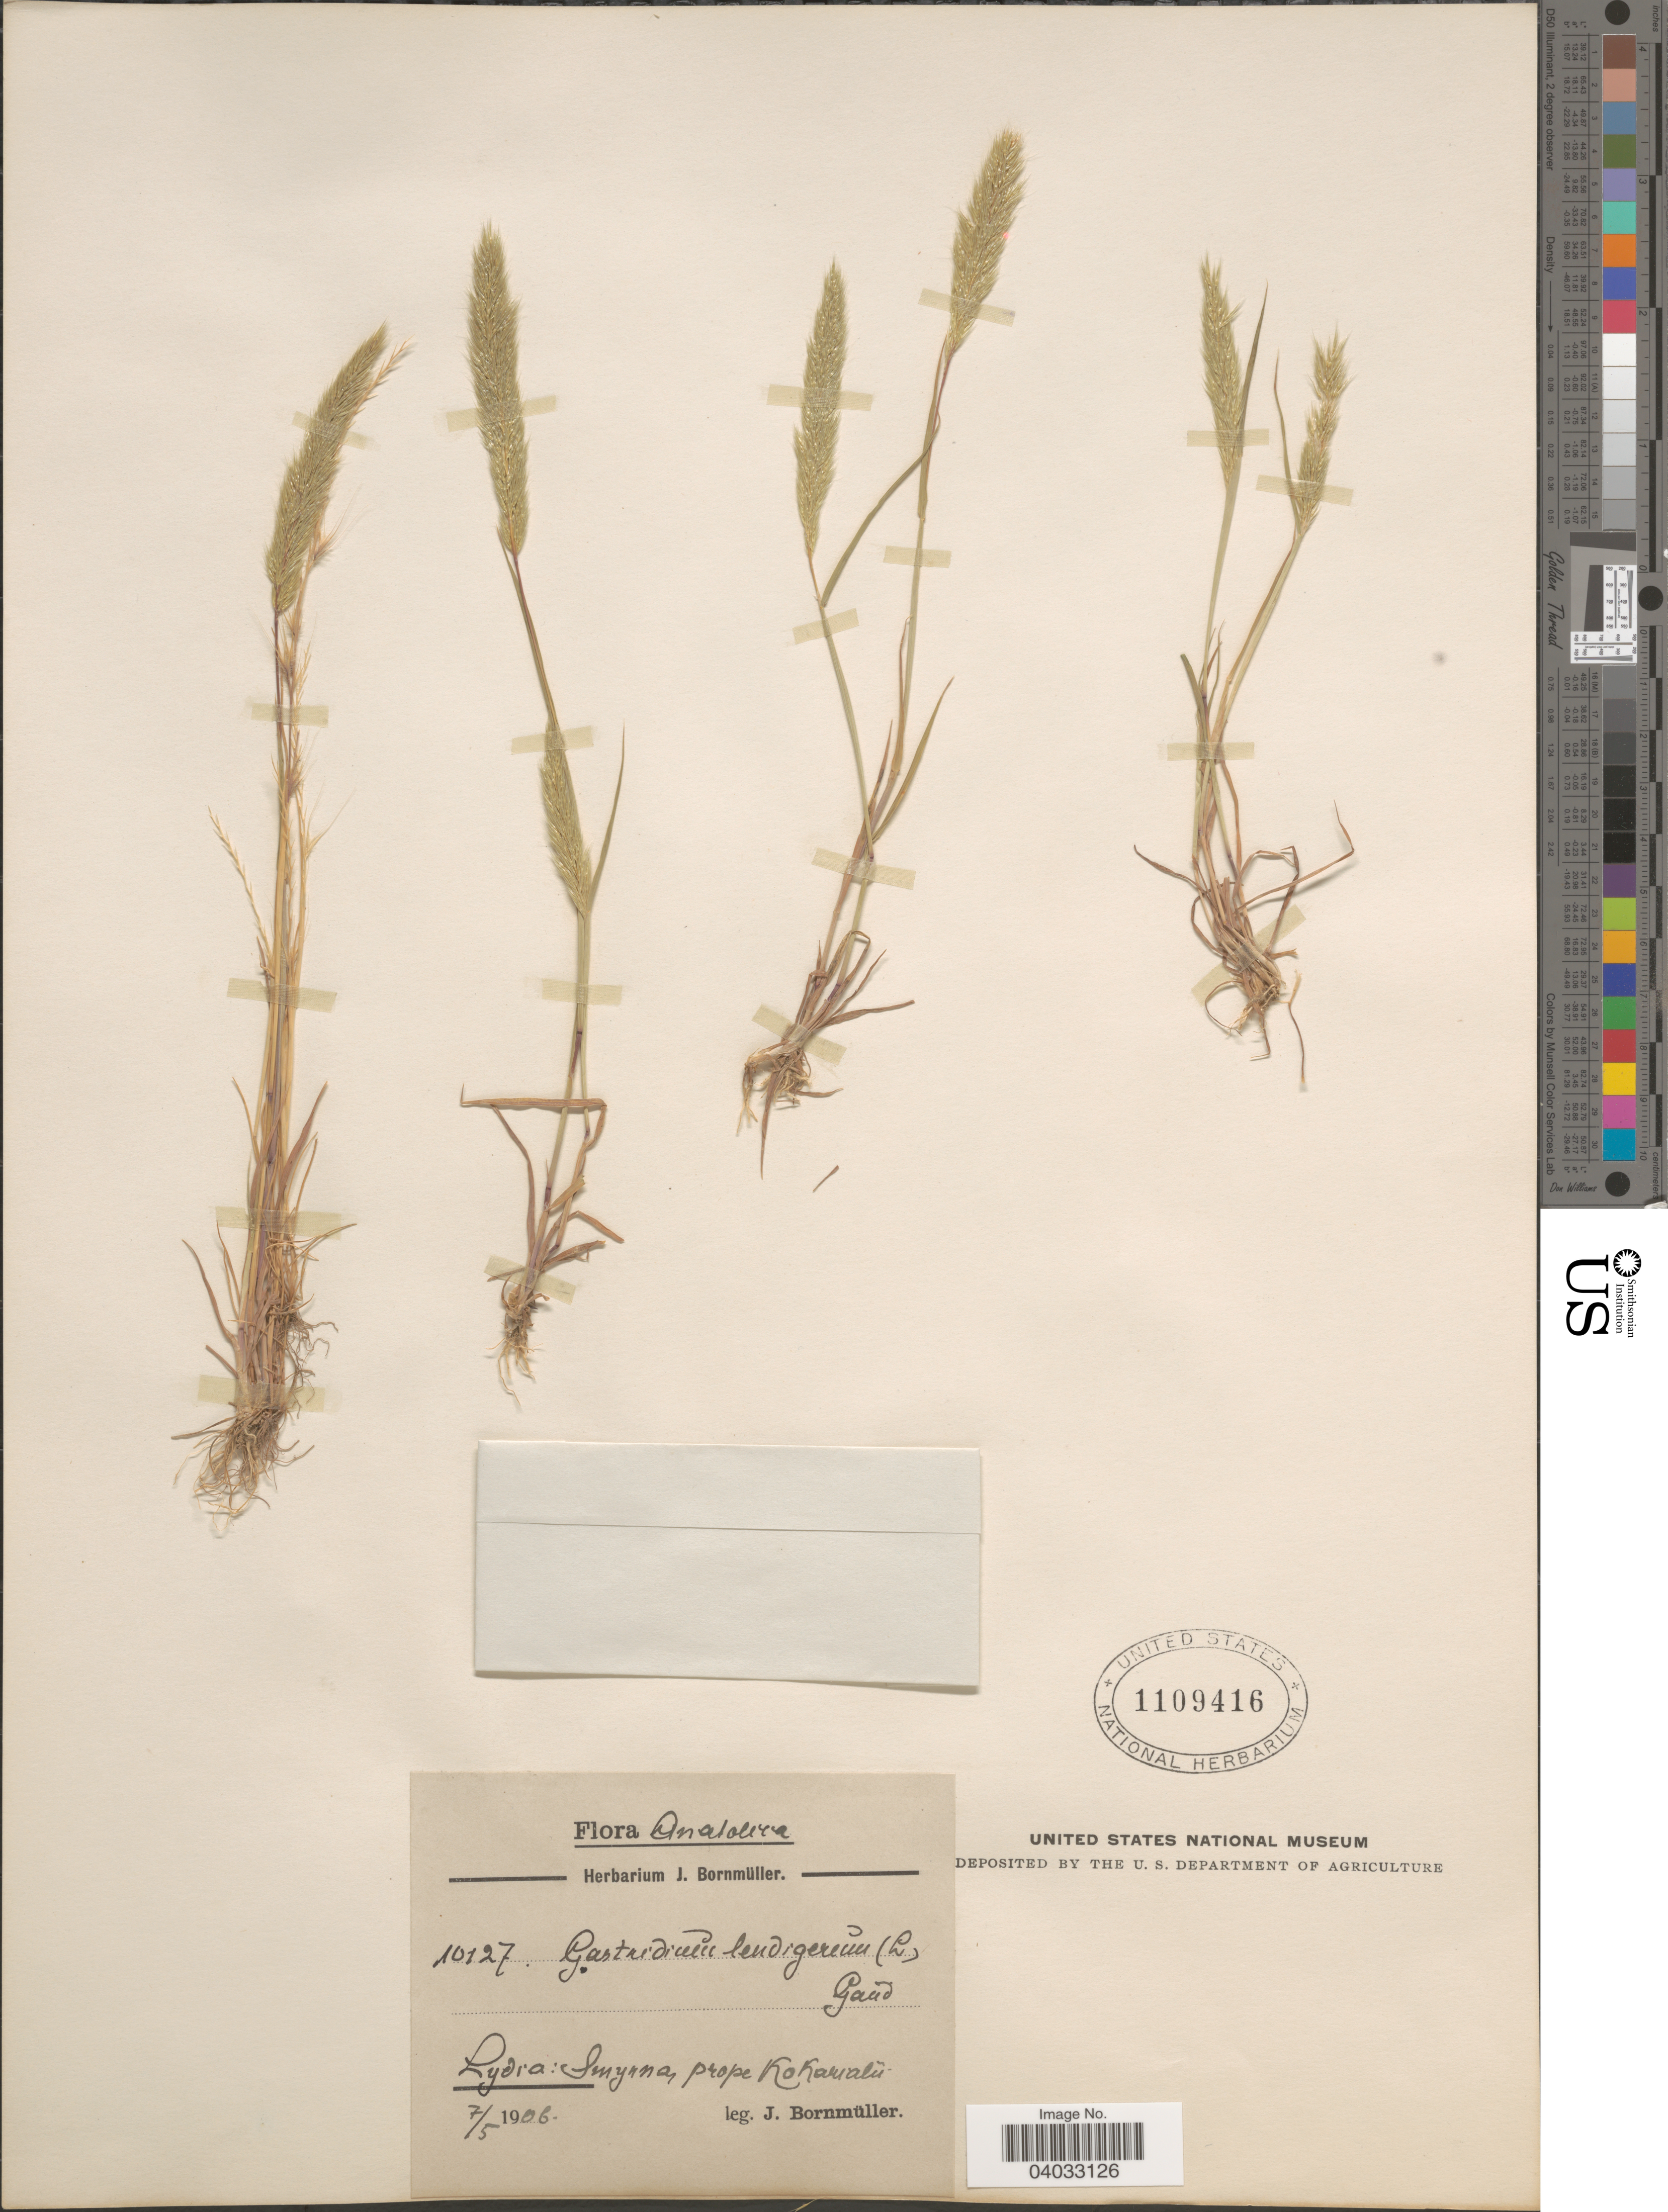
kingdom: Plantae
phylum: Tracheophyta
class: Liliopsida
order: Poales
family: Poaceae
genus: Gastridium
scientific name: Gastridium ventricosum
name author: (Gouan) Schinz & Thell.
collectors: J. Bornmüller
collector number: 10127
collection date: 1906-05-07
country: Turkey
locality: Anatolica. Lydia: Smyrna, prope Kokarialü.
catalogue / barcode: US 1109416